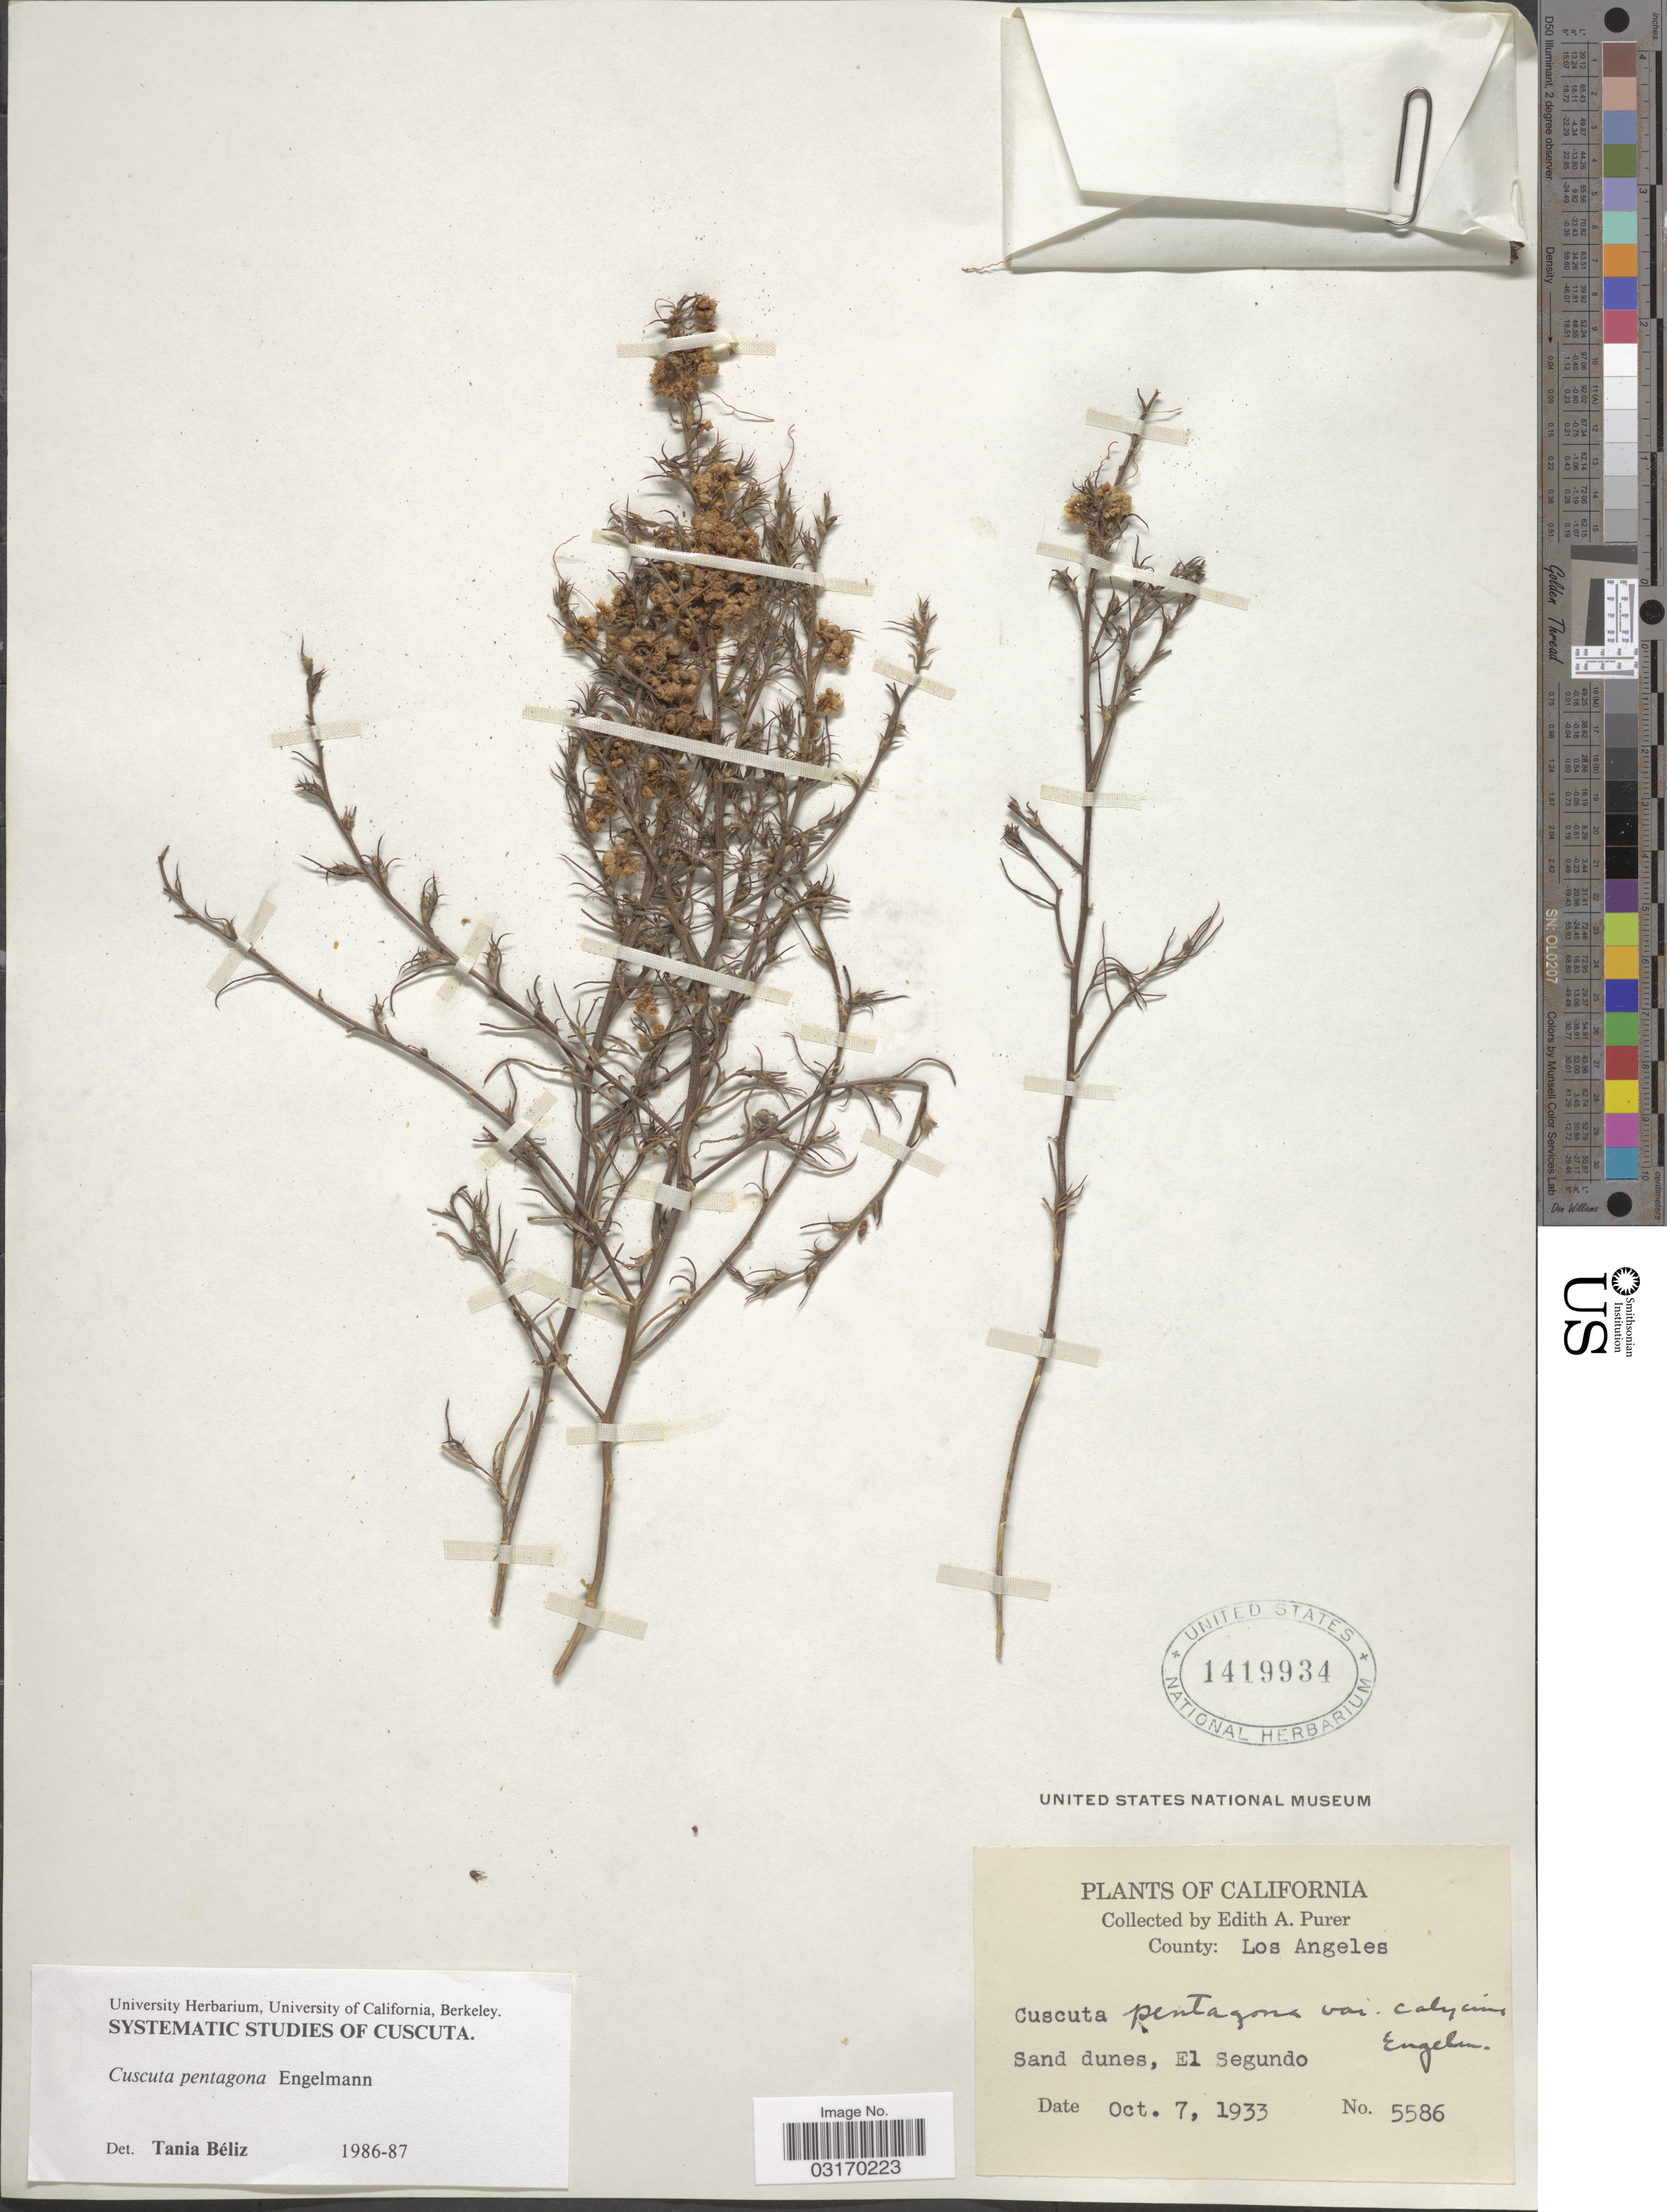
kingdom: Plantae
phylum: Tracheophyta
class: Magnoliopsida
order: Solanales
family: Convolvulaceae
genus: Cuscuta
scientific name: Cuscuta pentagona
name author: Engelm.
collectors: E. Purer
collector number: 5586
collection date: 1933-10-07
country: United States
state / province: California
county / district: Los Angeles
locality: County: Los Angeles. El Segundo.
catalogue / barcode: US 1419934